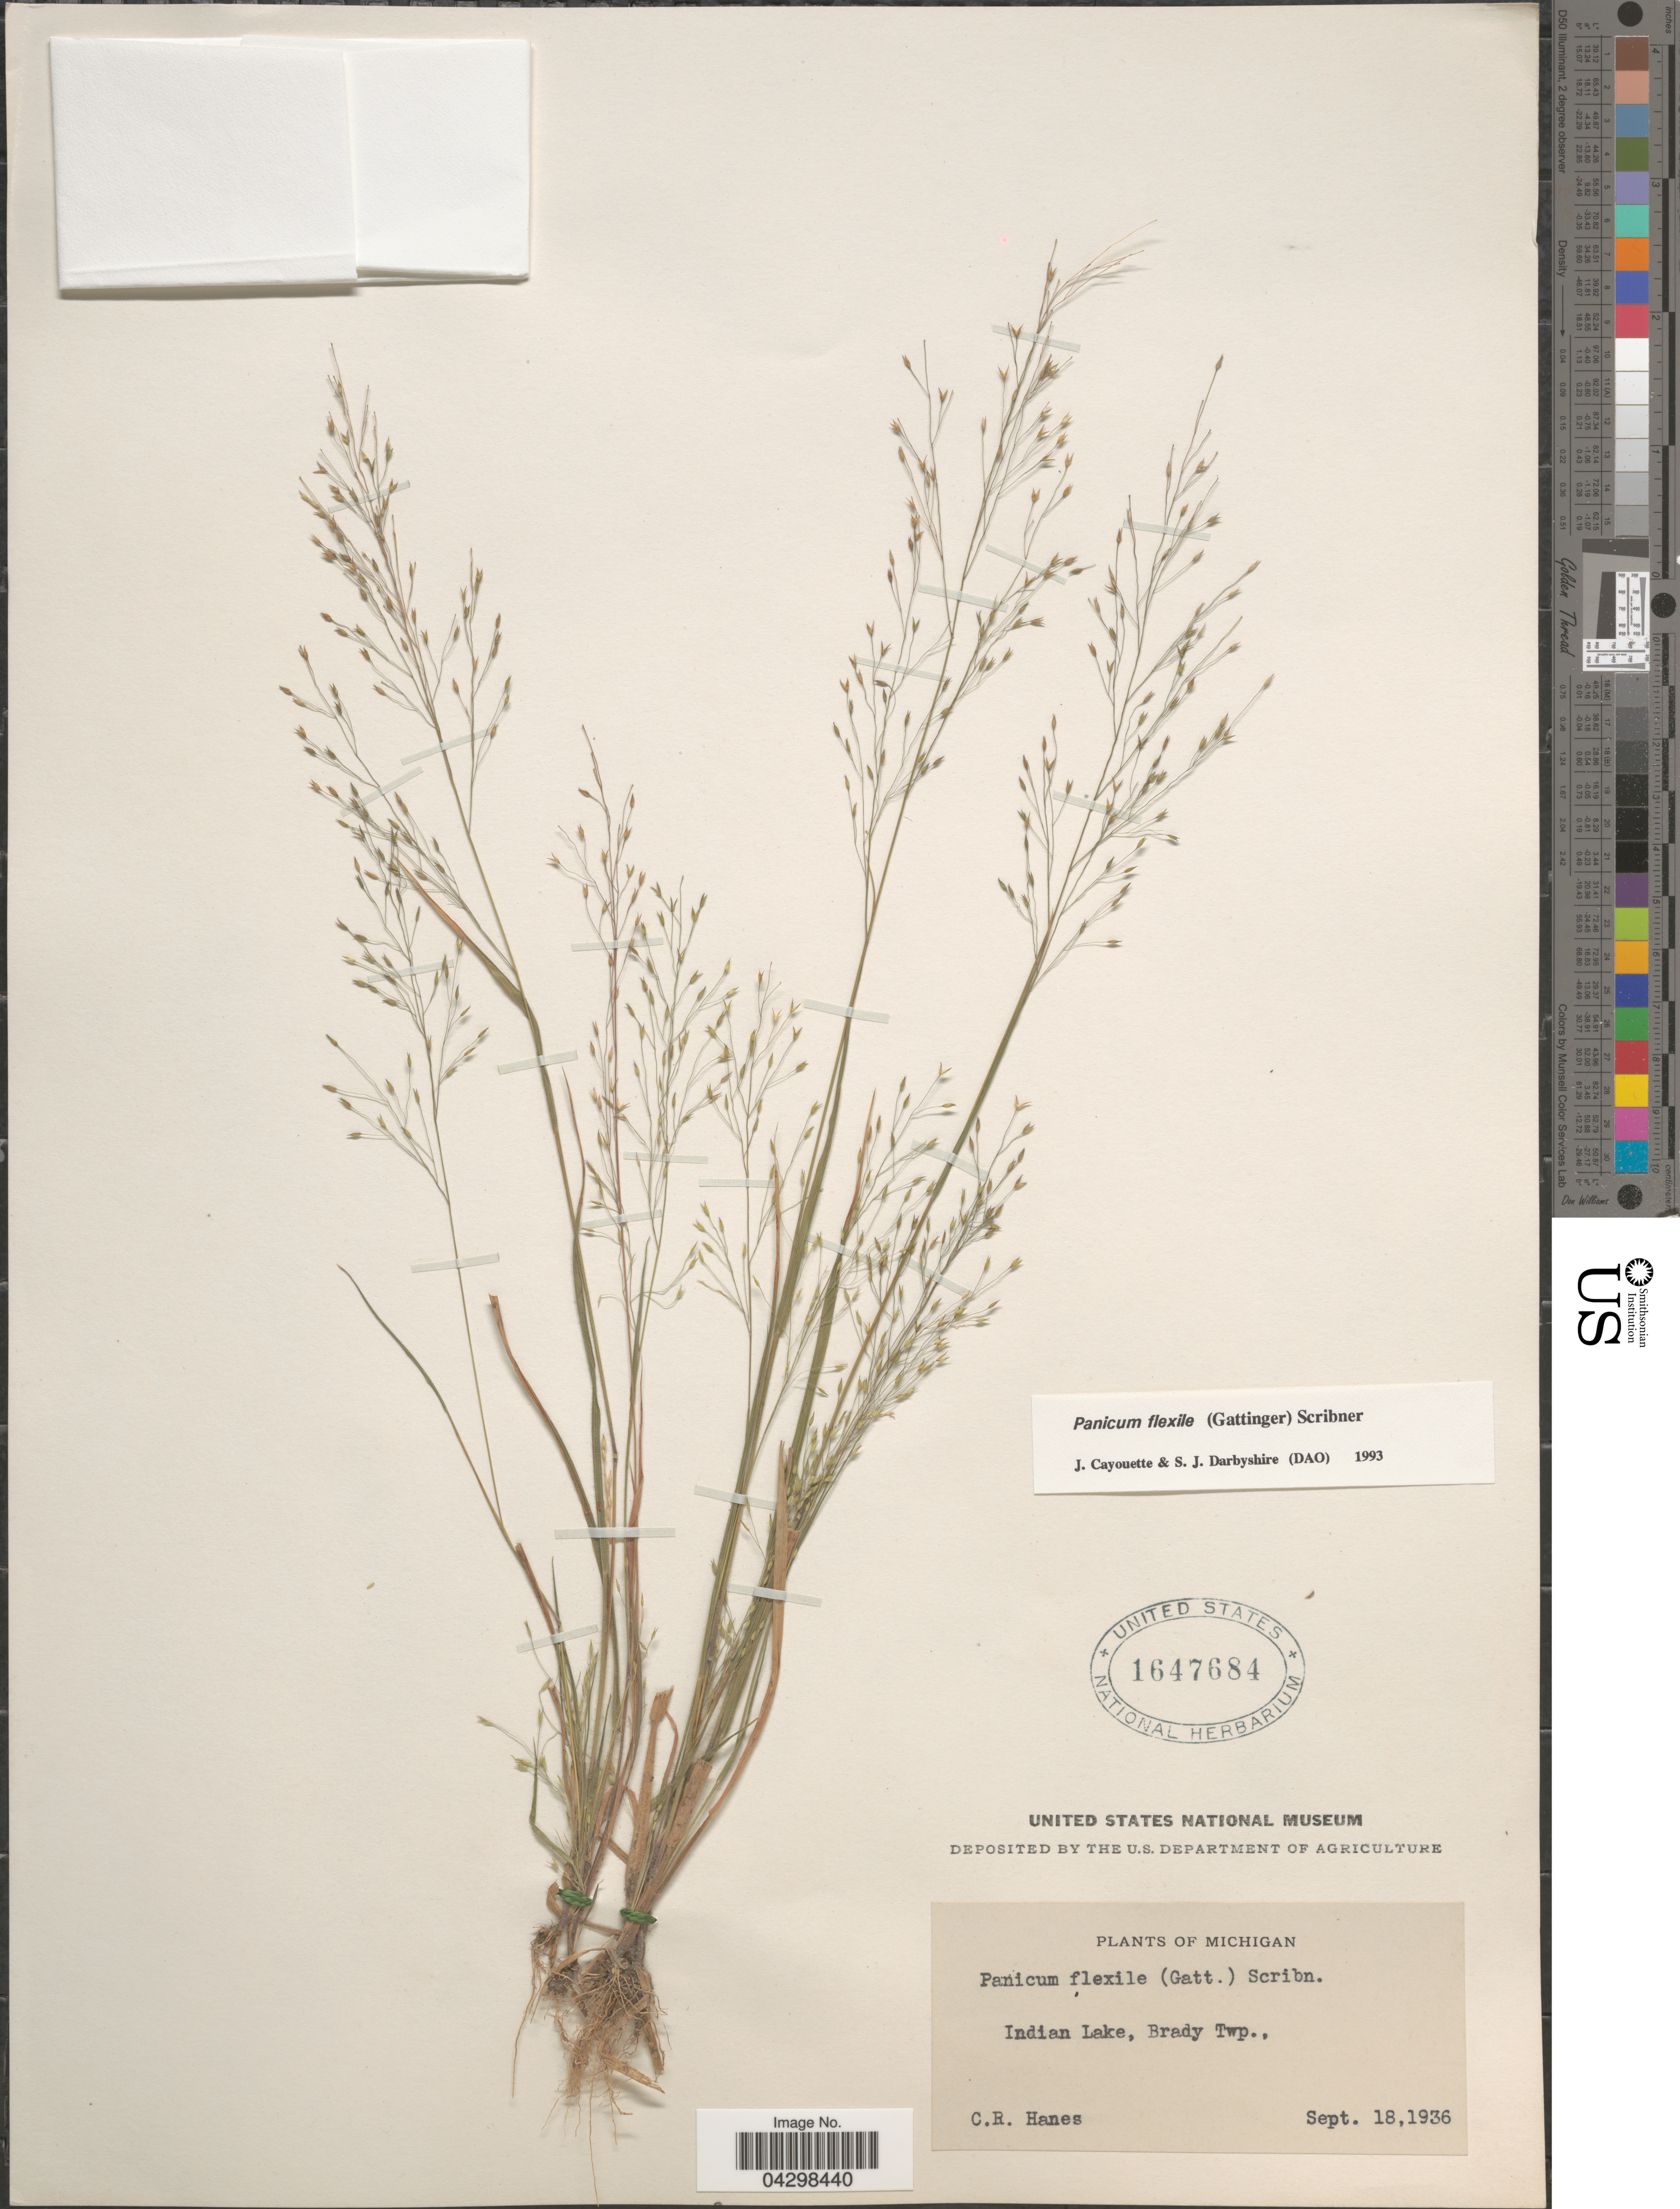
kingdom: Plantae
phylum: Tracheophyta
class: Liliopsida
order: Poales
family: Poaceae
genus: Panicum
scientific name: Panicum flexile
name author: (Gatt.) Scribn.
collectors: C. Hanes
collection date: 1936-09-18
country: United States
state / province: Michigan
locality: Indian Lake, Brady Twp.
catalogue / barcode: US 1647684